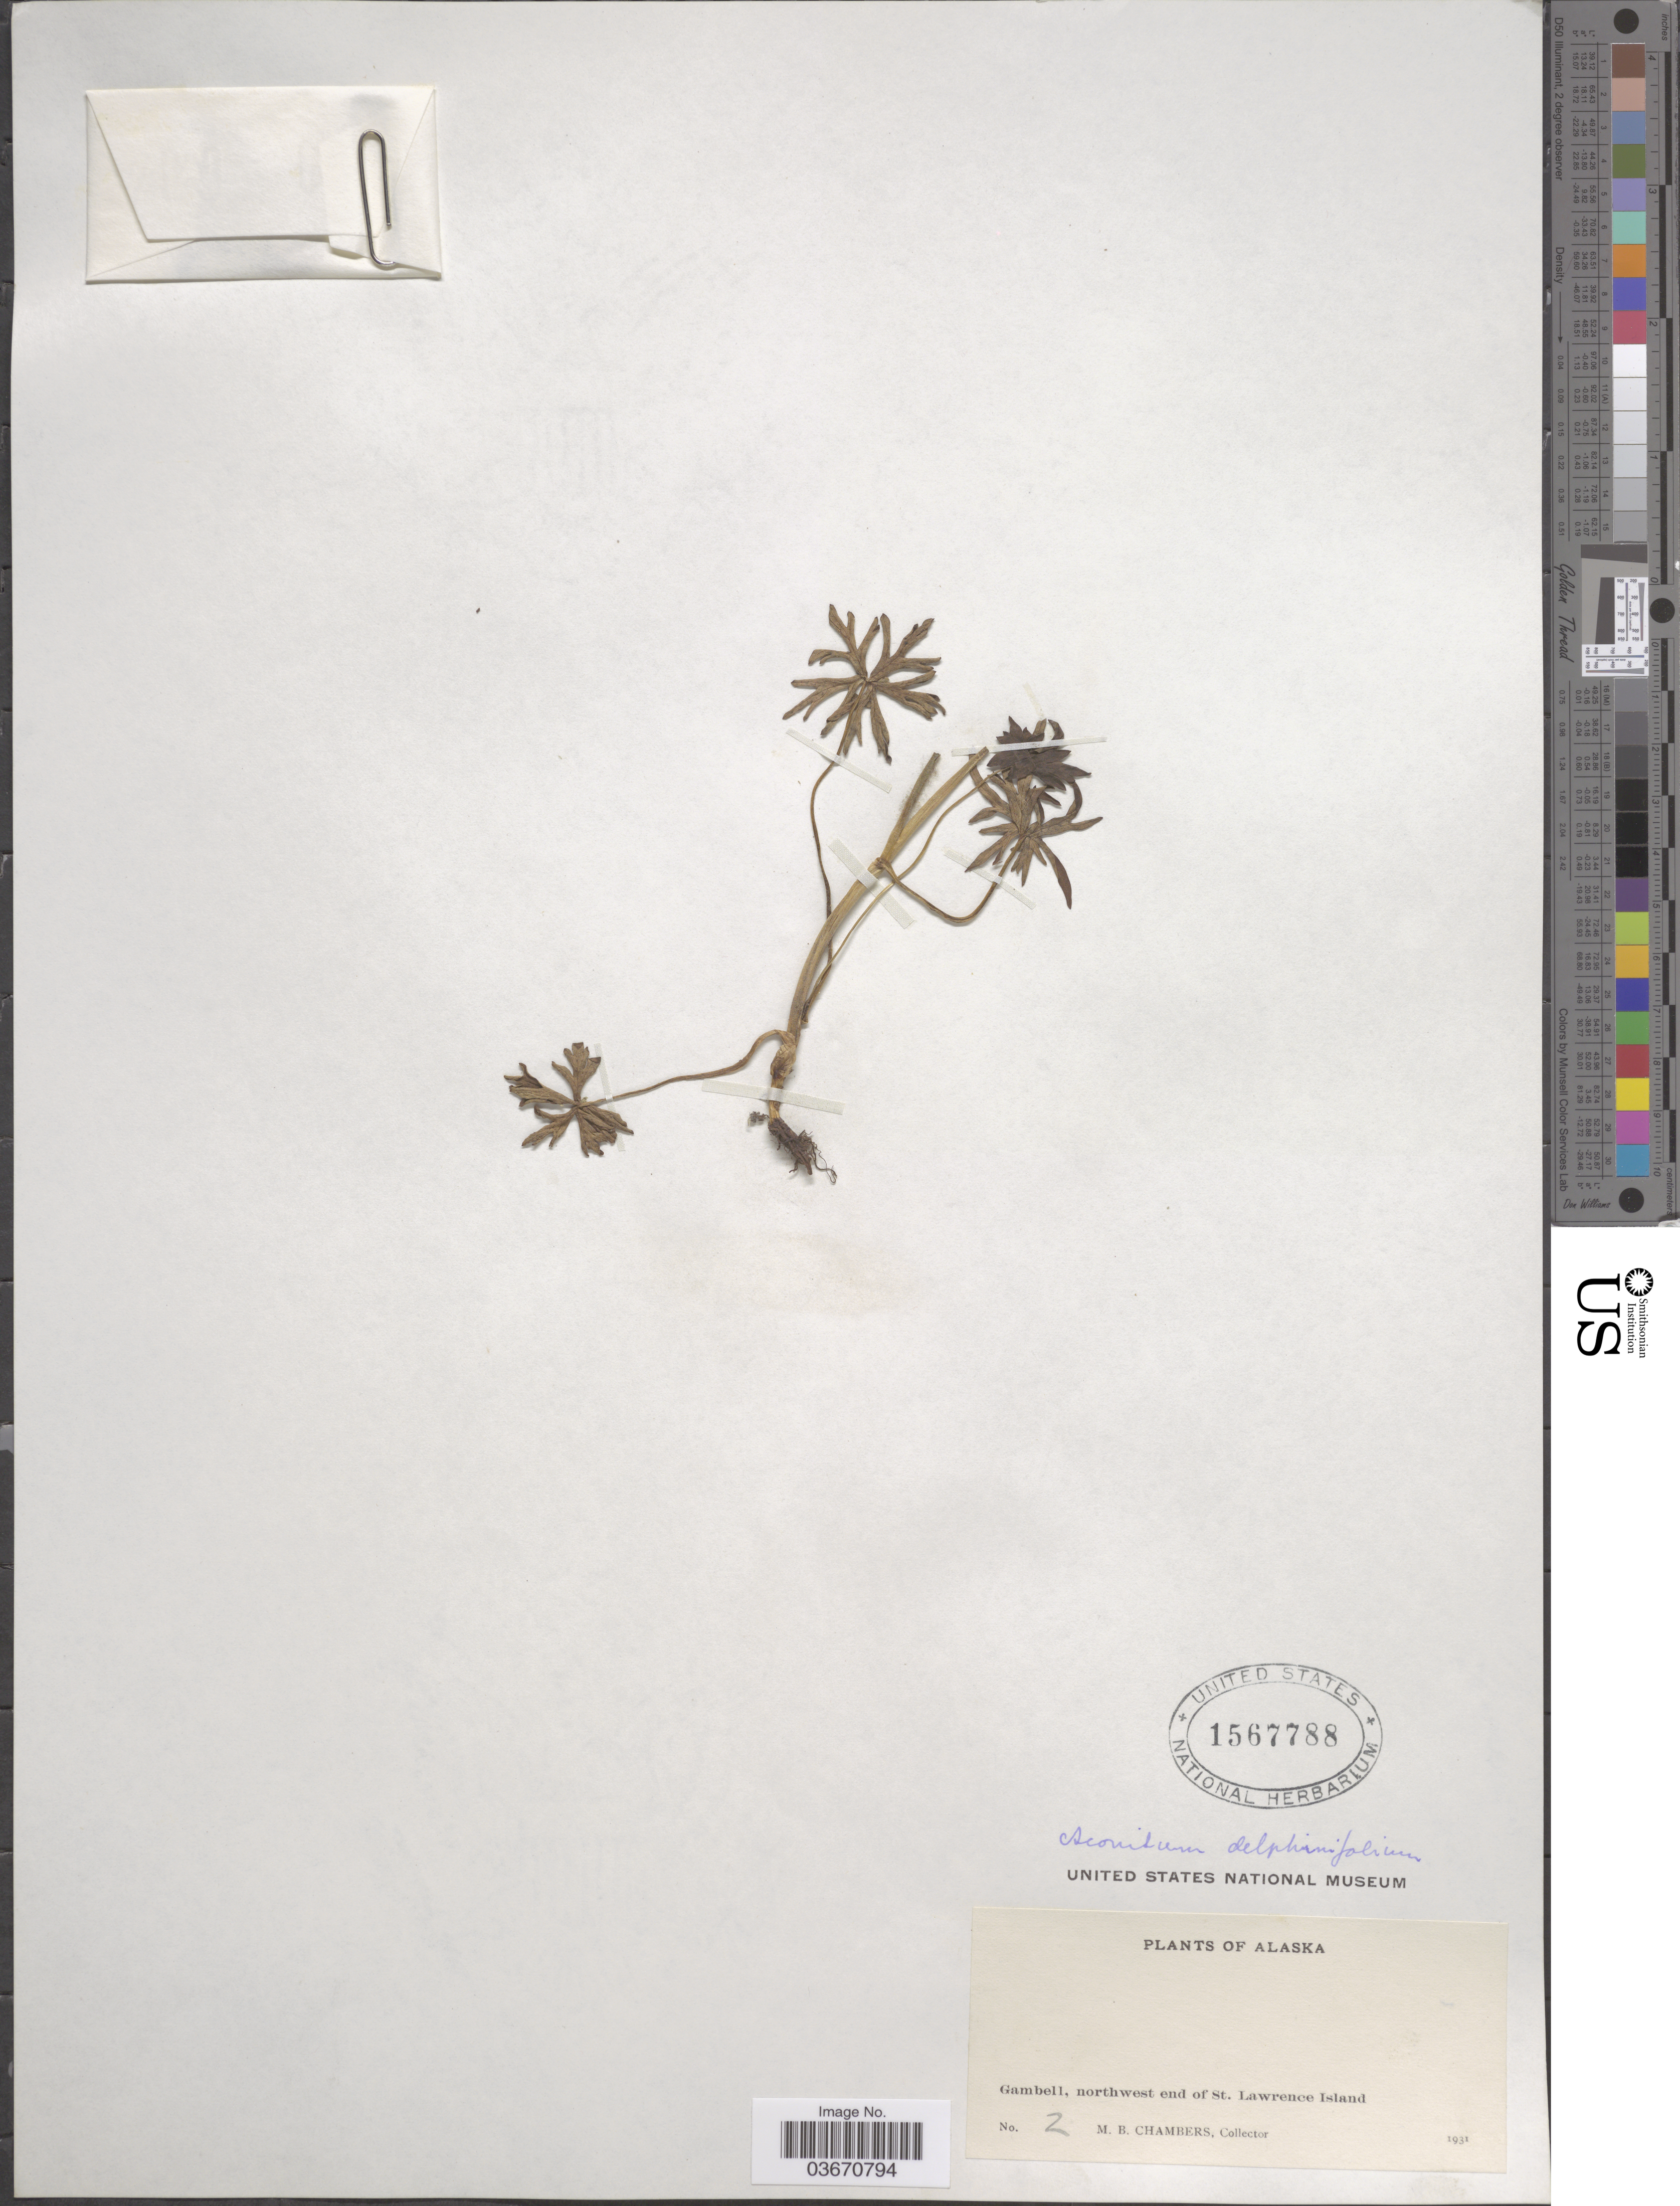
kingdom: Plantae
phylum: Tracheophyta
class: Magnoliopsida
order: Ranunculales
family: Ranunculaceae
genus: Aconitum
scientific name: Aconitum delphinifolium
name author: DC.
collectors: M. Chambers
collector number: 2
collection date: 1931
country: United States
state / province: Alaska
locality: Gambell, northwest end of St. Lawrence Island.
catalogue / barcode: US 1567788